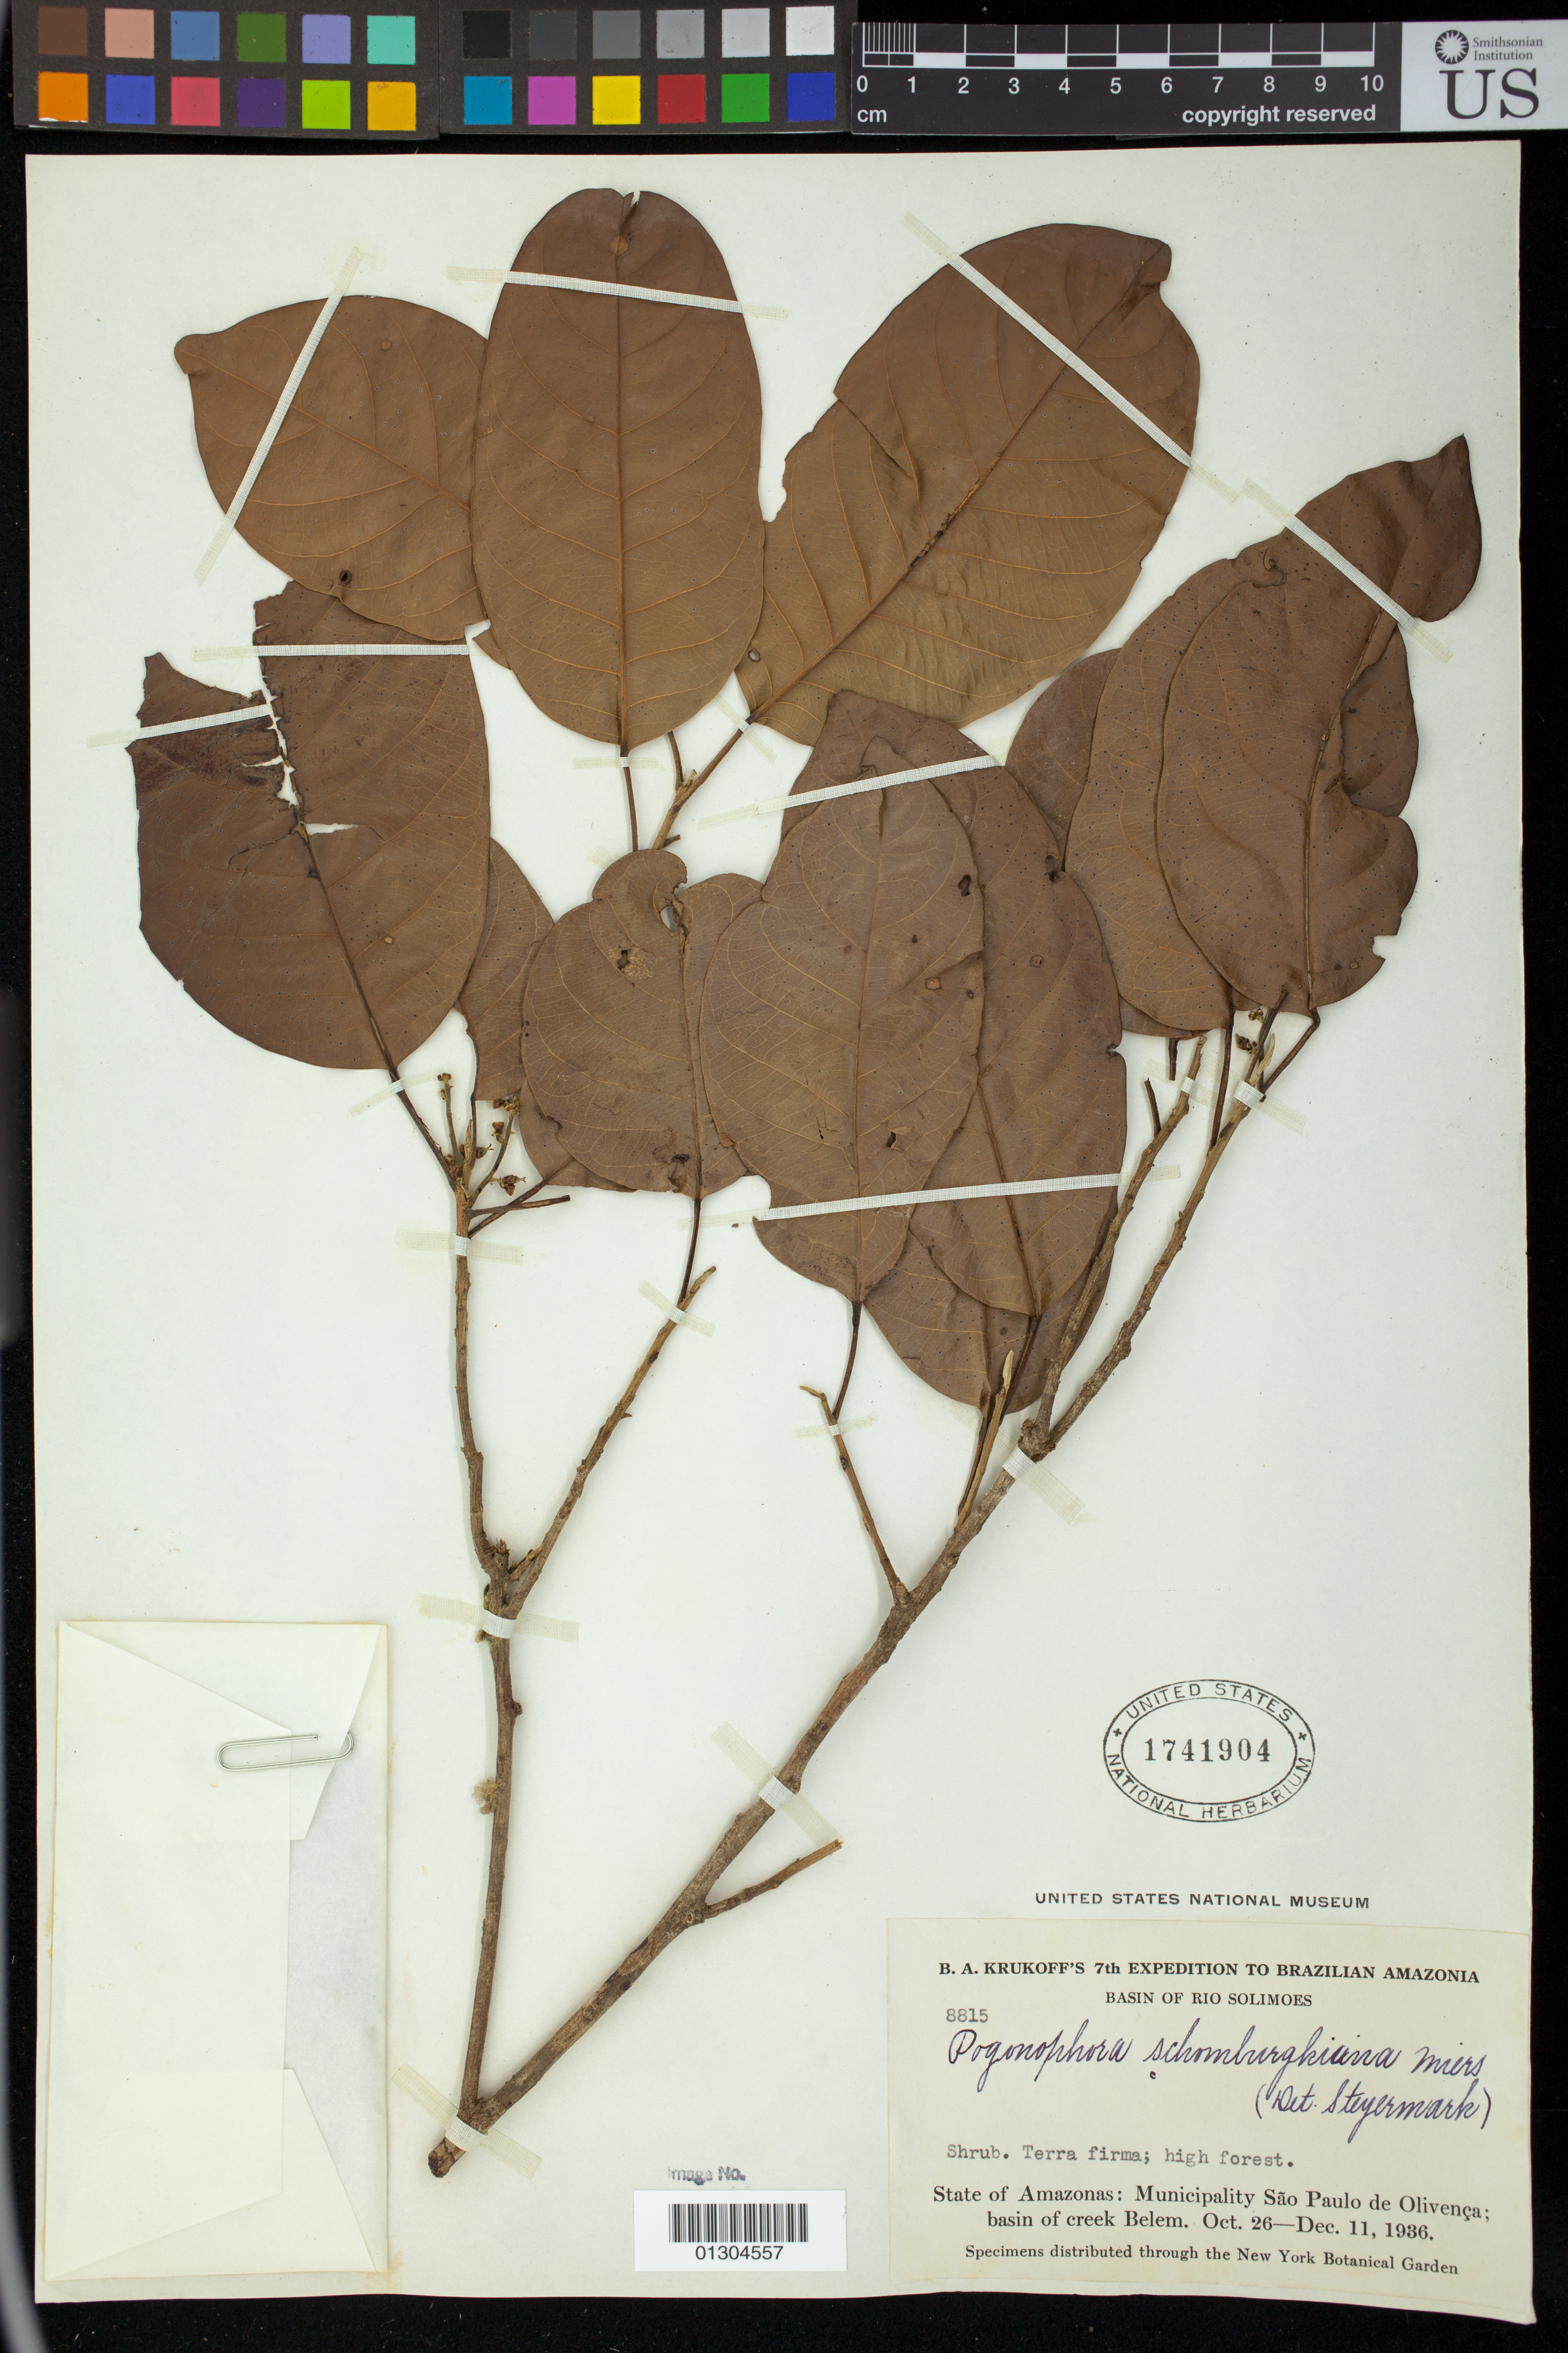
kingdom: Plantae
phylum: Tracheophyta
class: Magnoliopsida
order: Malpighiales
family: Peraceae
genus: Pogonophora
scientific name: Pogonophora schomburgkiana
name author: Miers ex Benth.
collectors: B. A. Krukoff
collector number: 8815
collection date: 1936-10-26/1936-12-11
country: Brazil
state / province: Amazonas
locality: Municipality Sao Paulo de Olivenca; basin of creek Belem.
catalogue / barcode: US 1741904